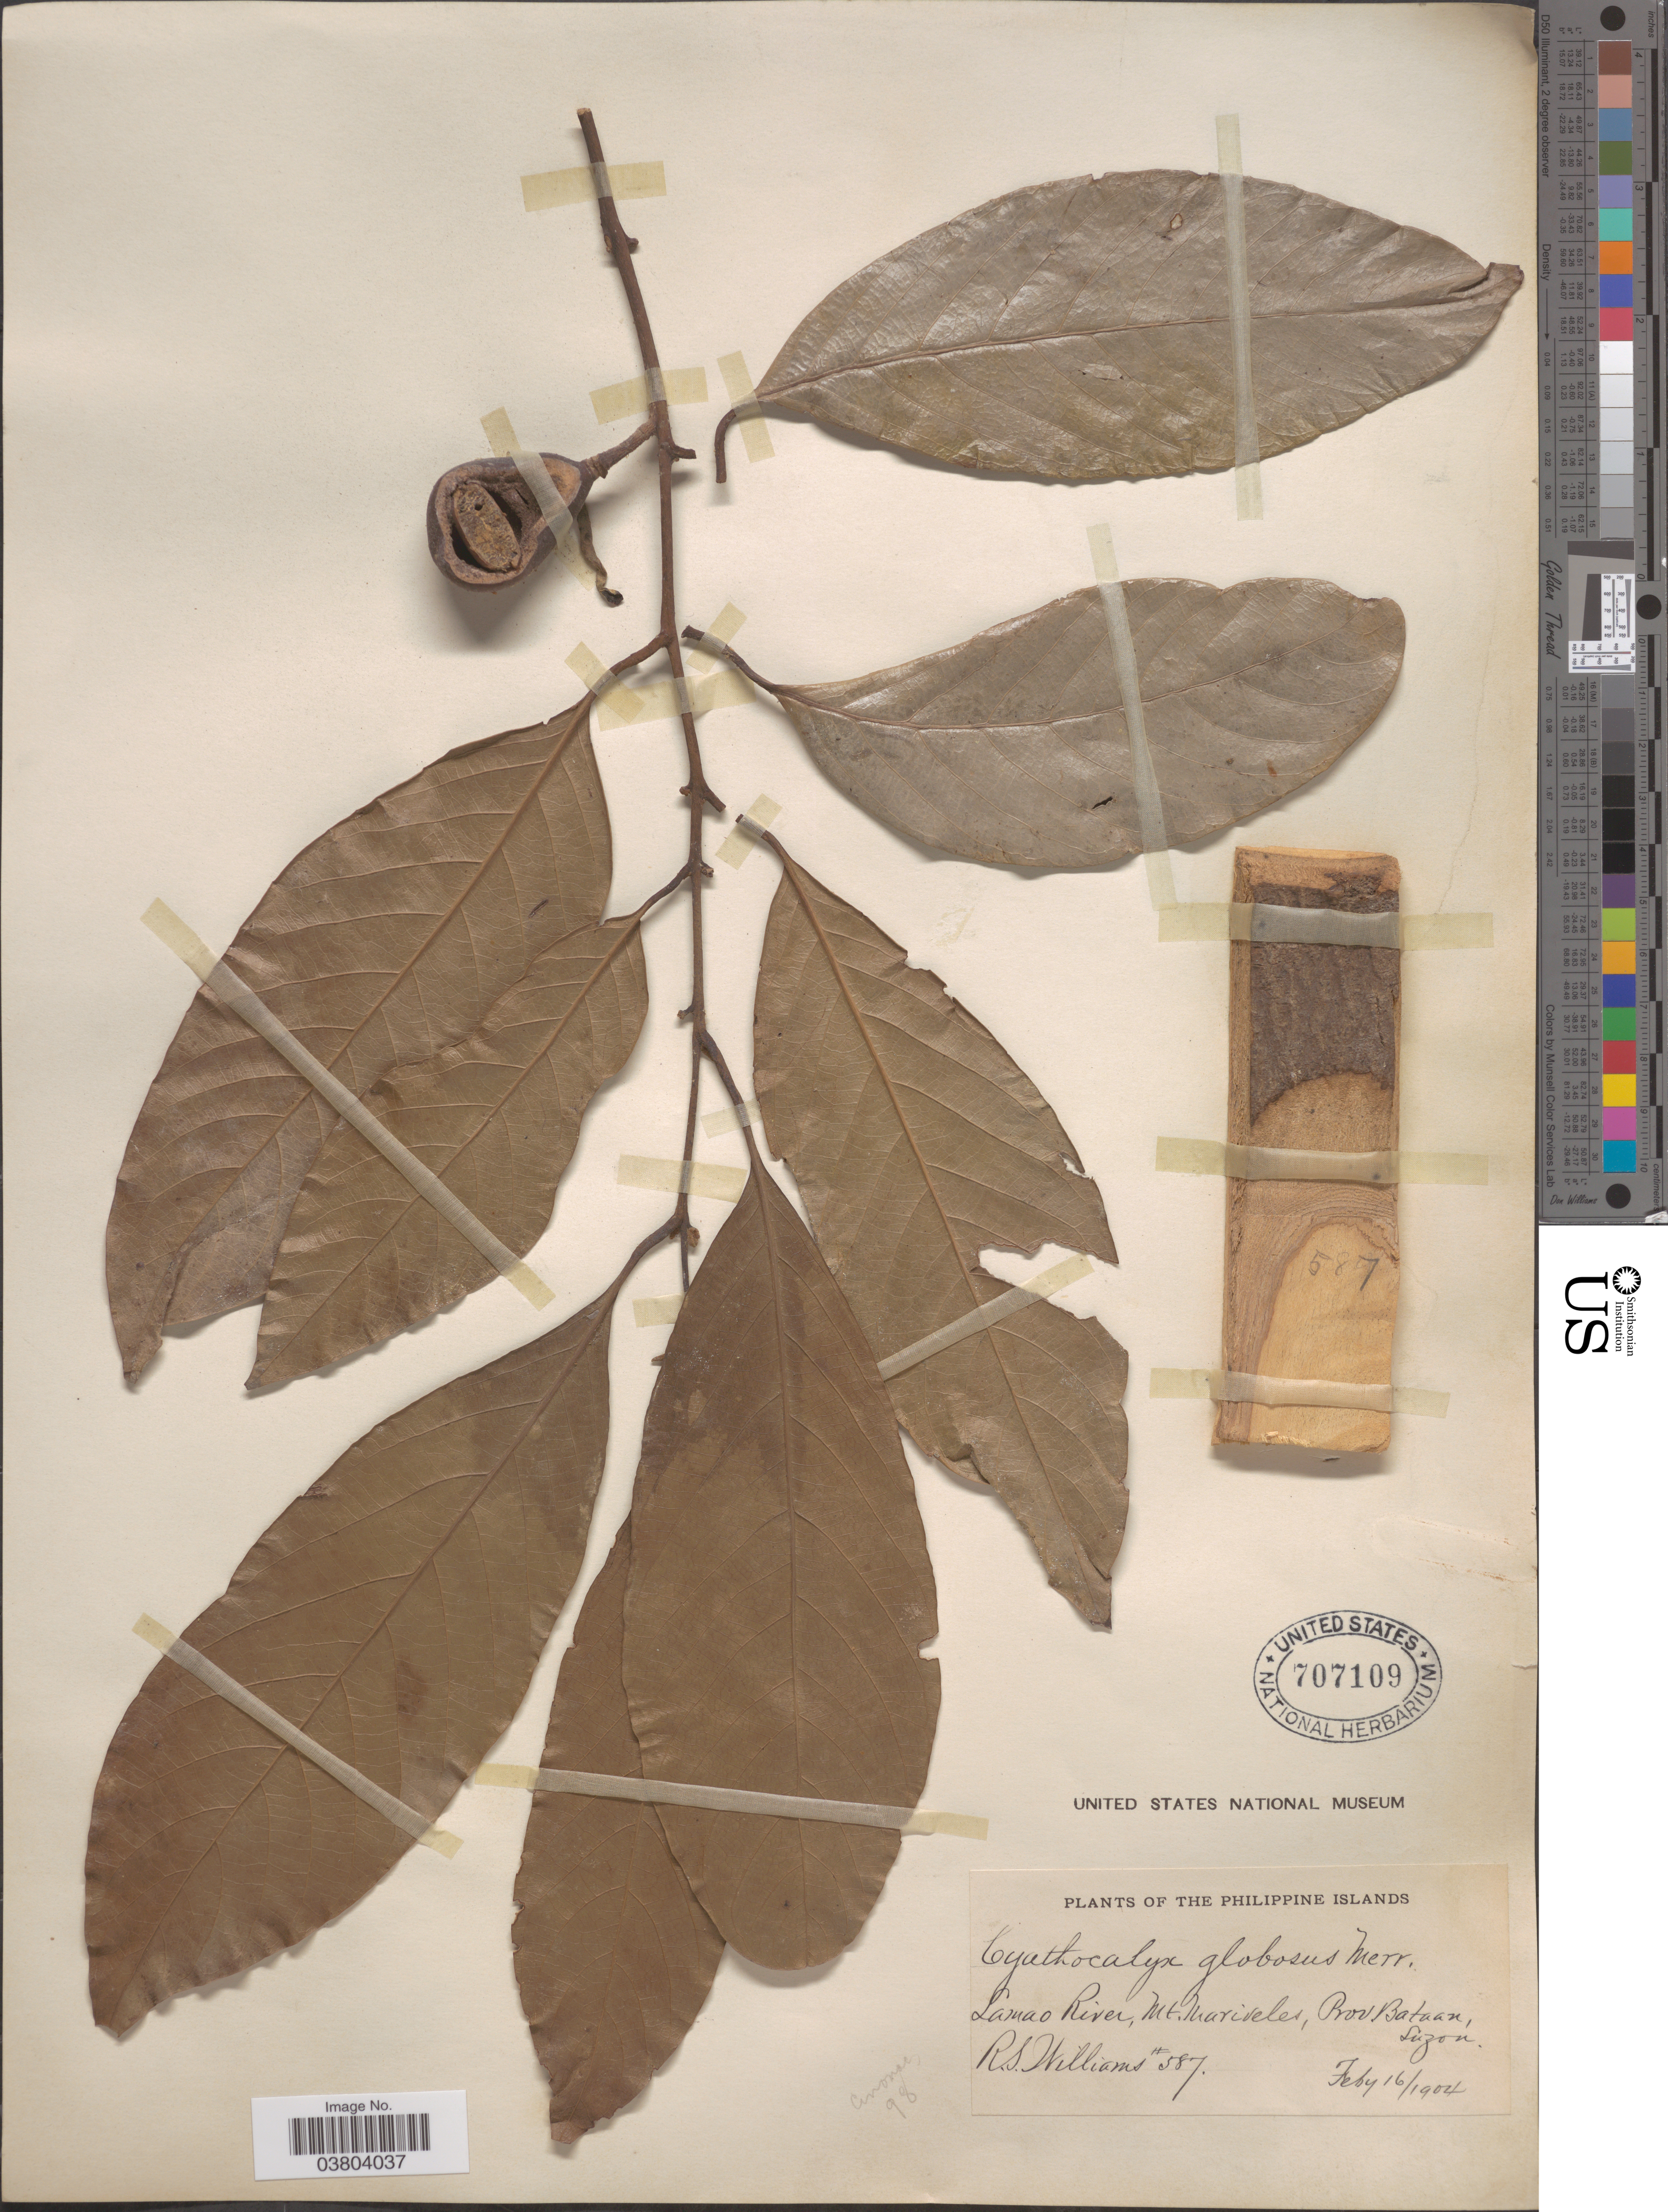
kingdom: Plantae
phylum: Tracheophyta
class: Magnoliopsida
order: Magnoliales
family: Annonaceae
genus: Cyathocalyx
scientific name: Cyathocalyx globosus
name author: Merr.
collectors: R. S. Williams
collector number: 587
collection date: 1904-02-16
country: Philippines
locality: Lamao River, Mt. Mariveles, Prov. Bataan, Luzon.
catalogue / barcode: US 707109